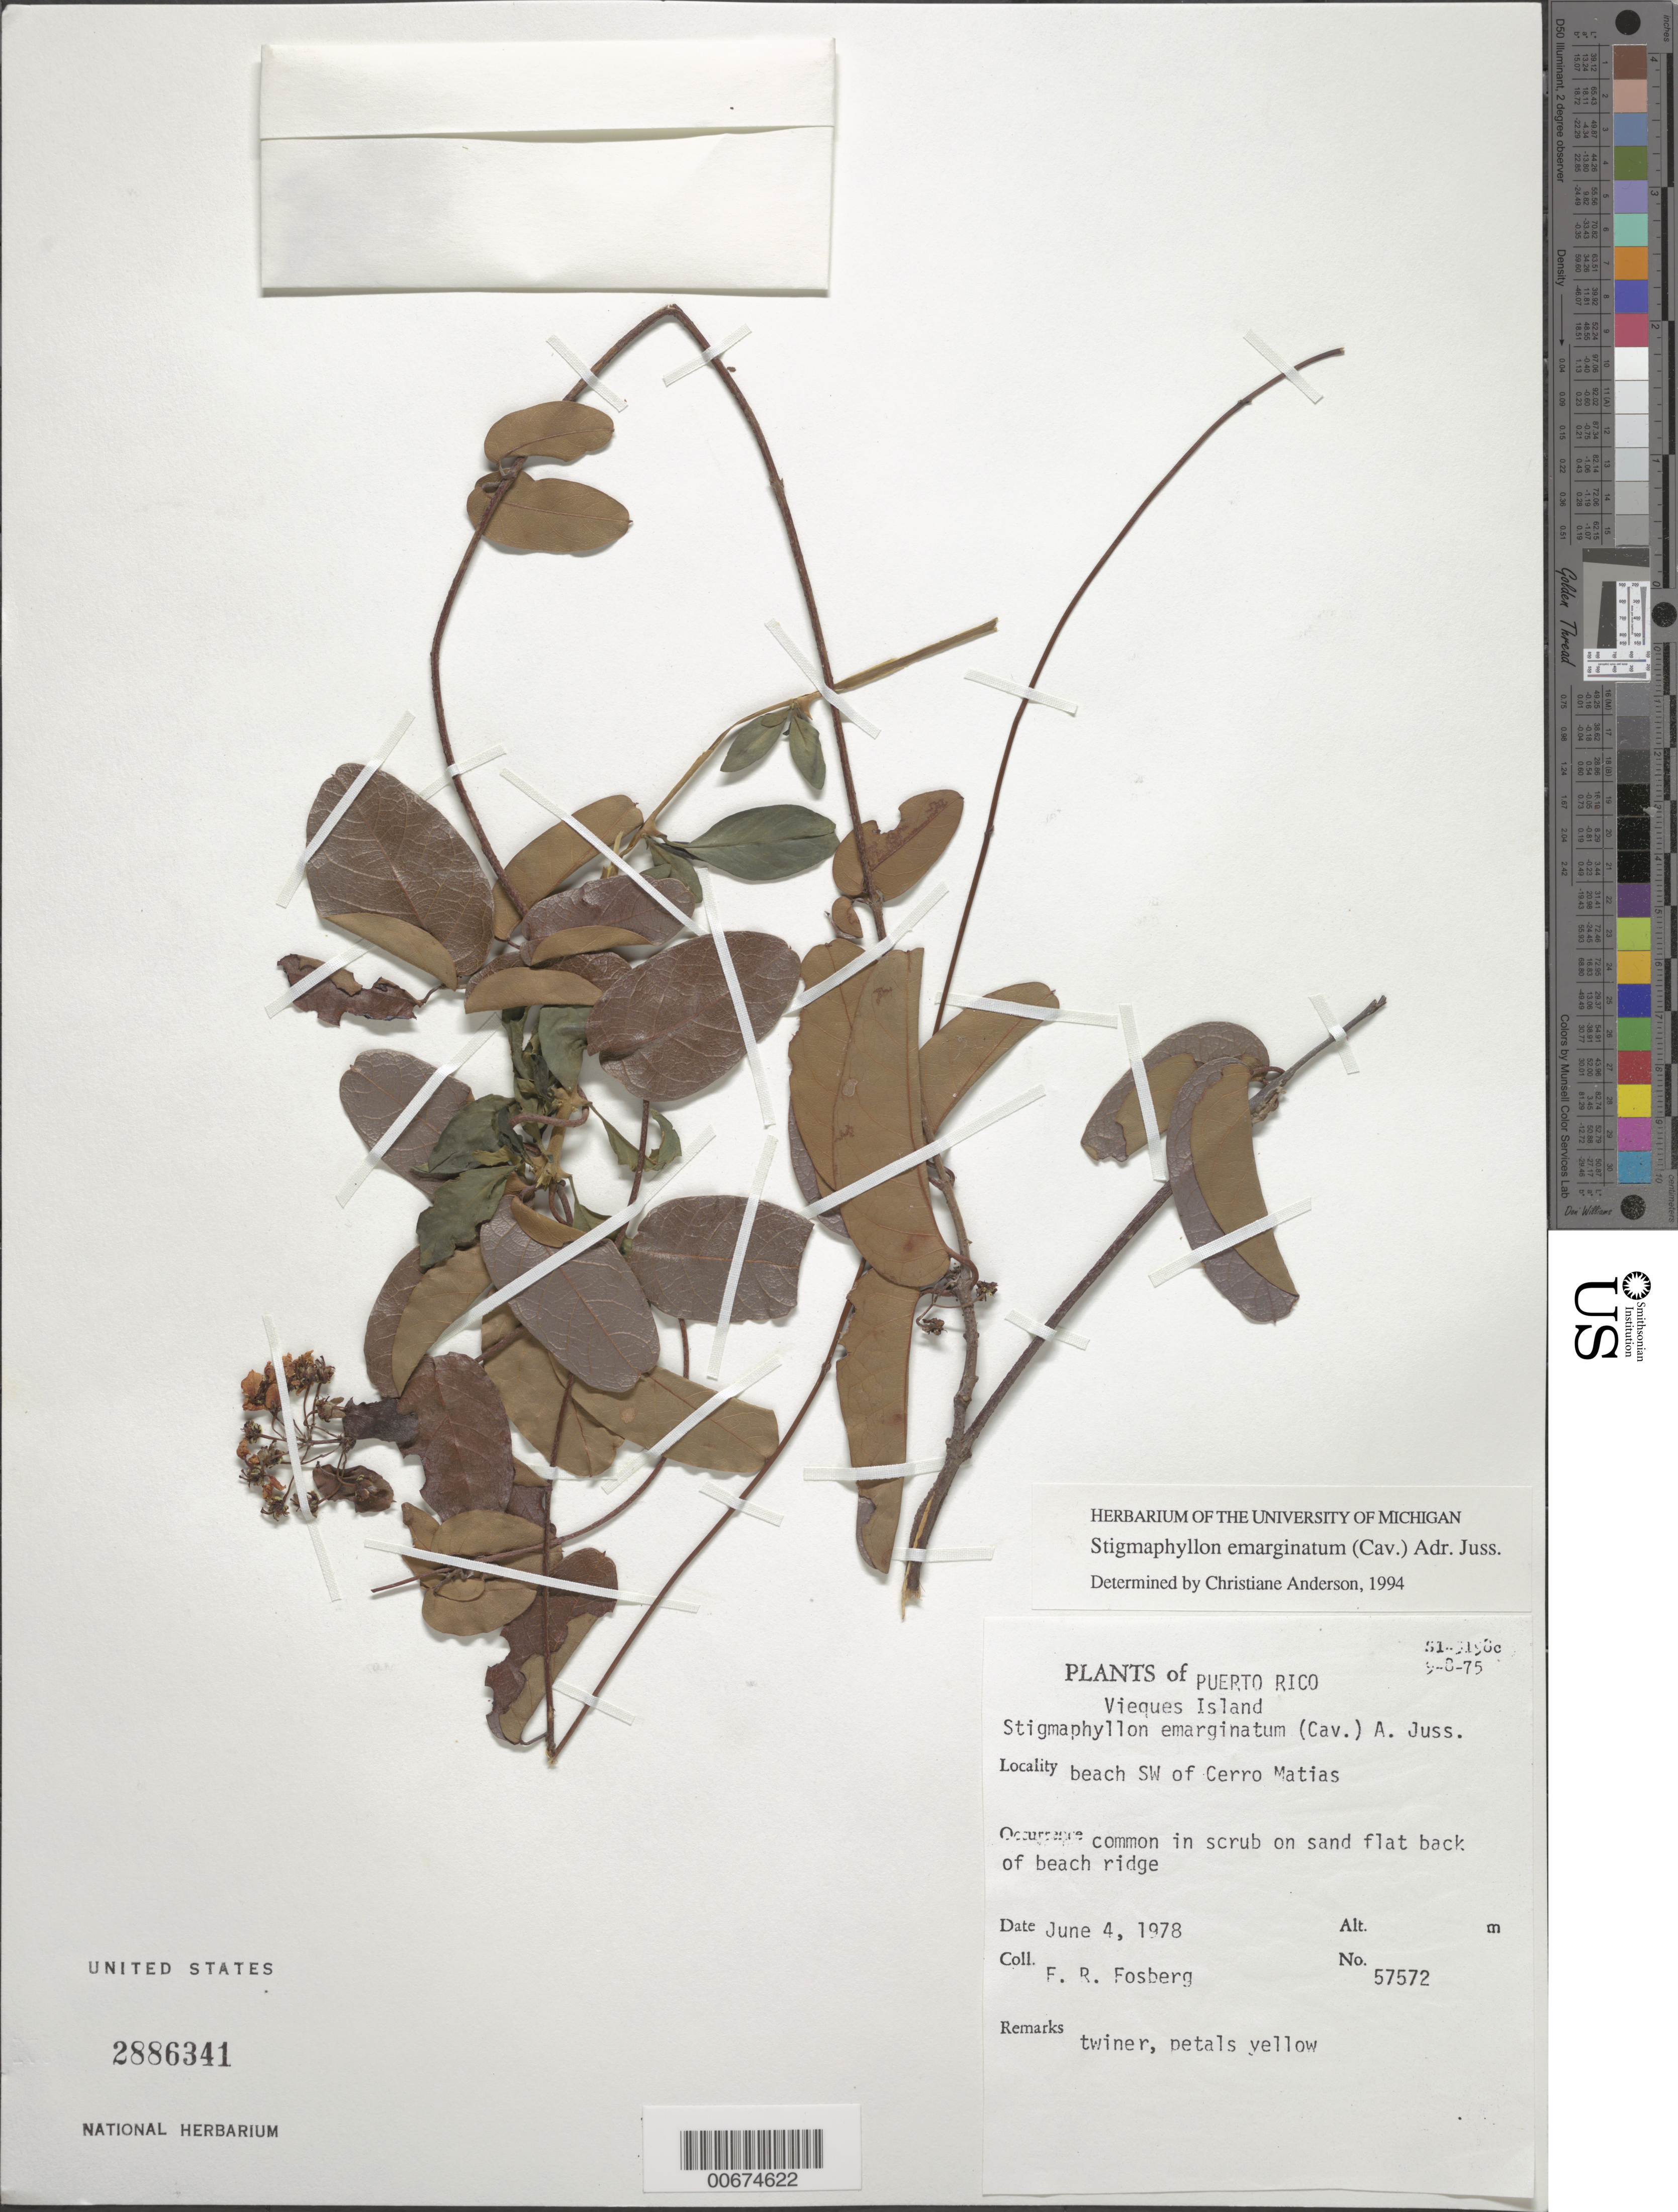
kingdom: Plantae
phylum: Tracheophyta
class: Magnoliopsida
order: Malpighiales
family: Malpighiaceae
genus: Stigmaphyllon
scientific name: Stigmaphyllon emarginatum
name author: (Cav.) A. Juss.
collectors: F. R. Fosberg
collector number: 57572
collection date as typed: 04 Jun 1978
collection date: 1978-06-04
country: Puerto Rico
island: Vieques I.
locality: beach SW of Cerro Matias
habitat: in scrub on sand flat back of beach ridge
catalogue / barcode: US 2886341